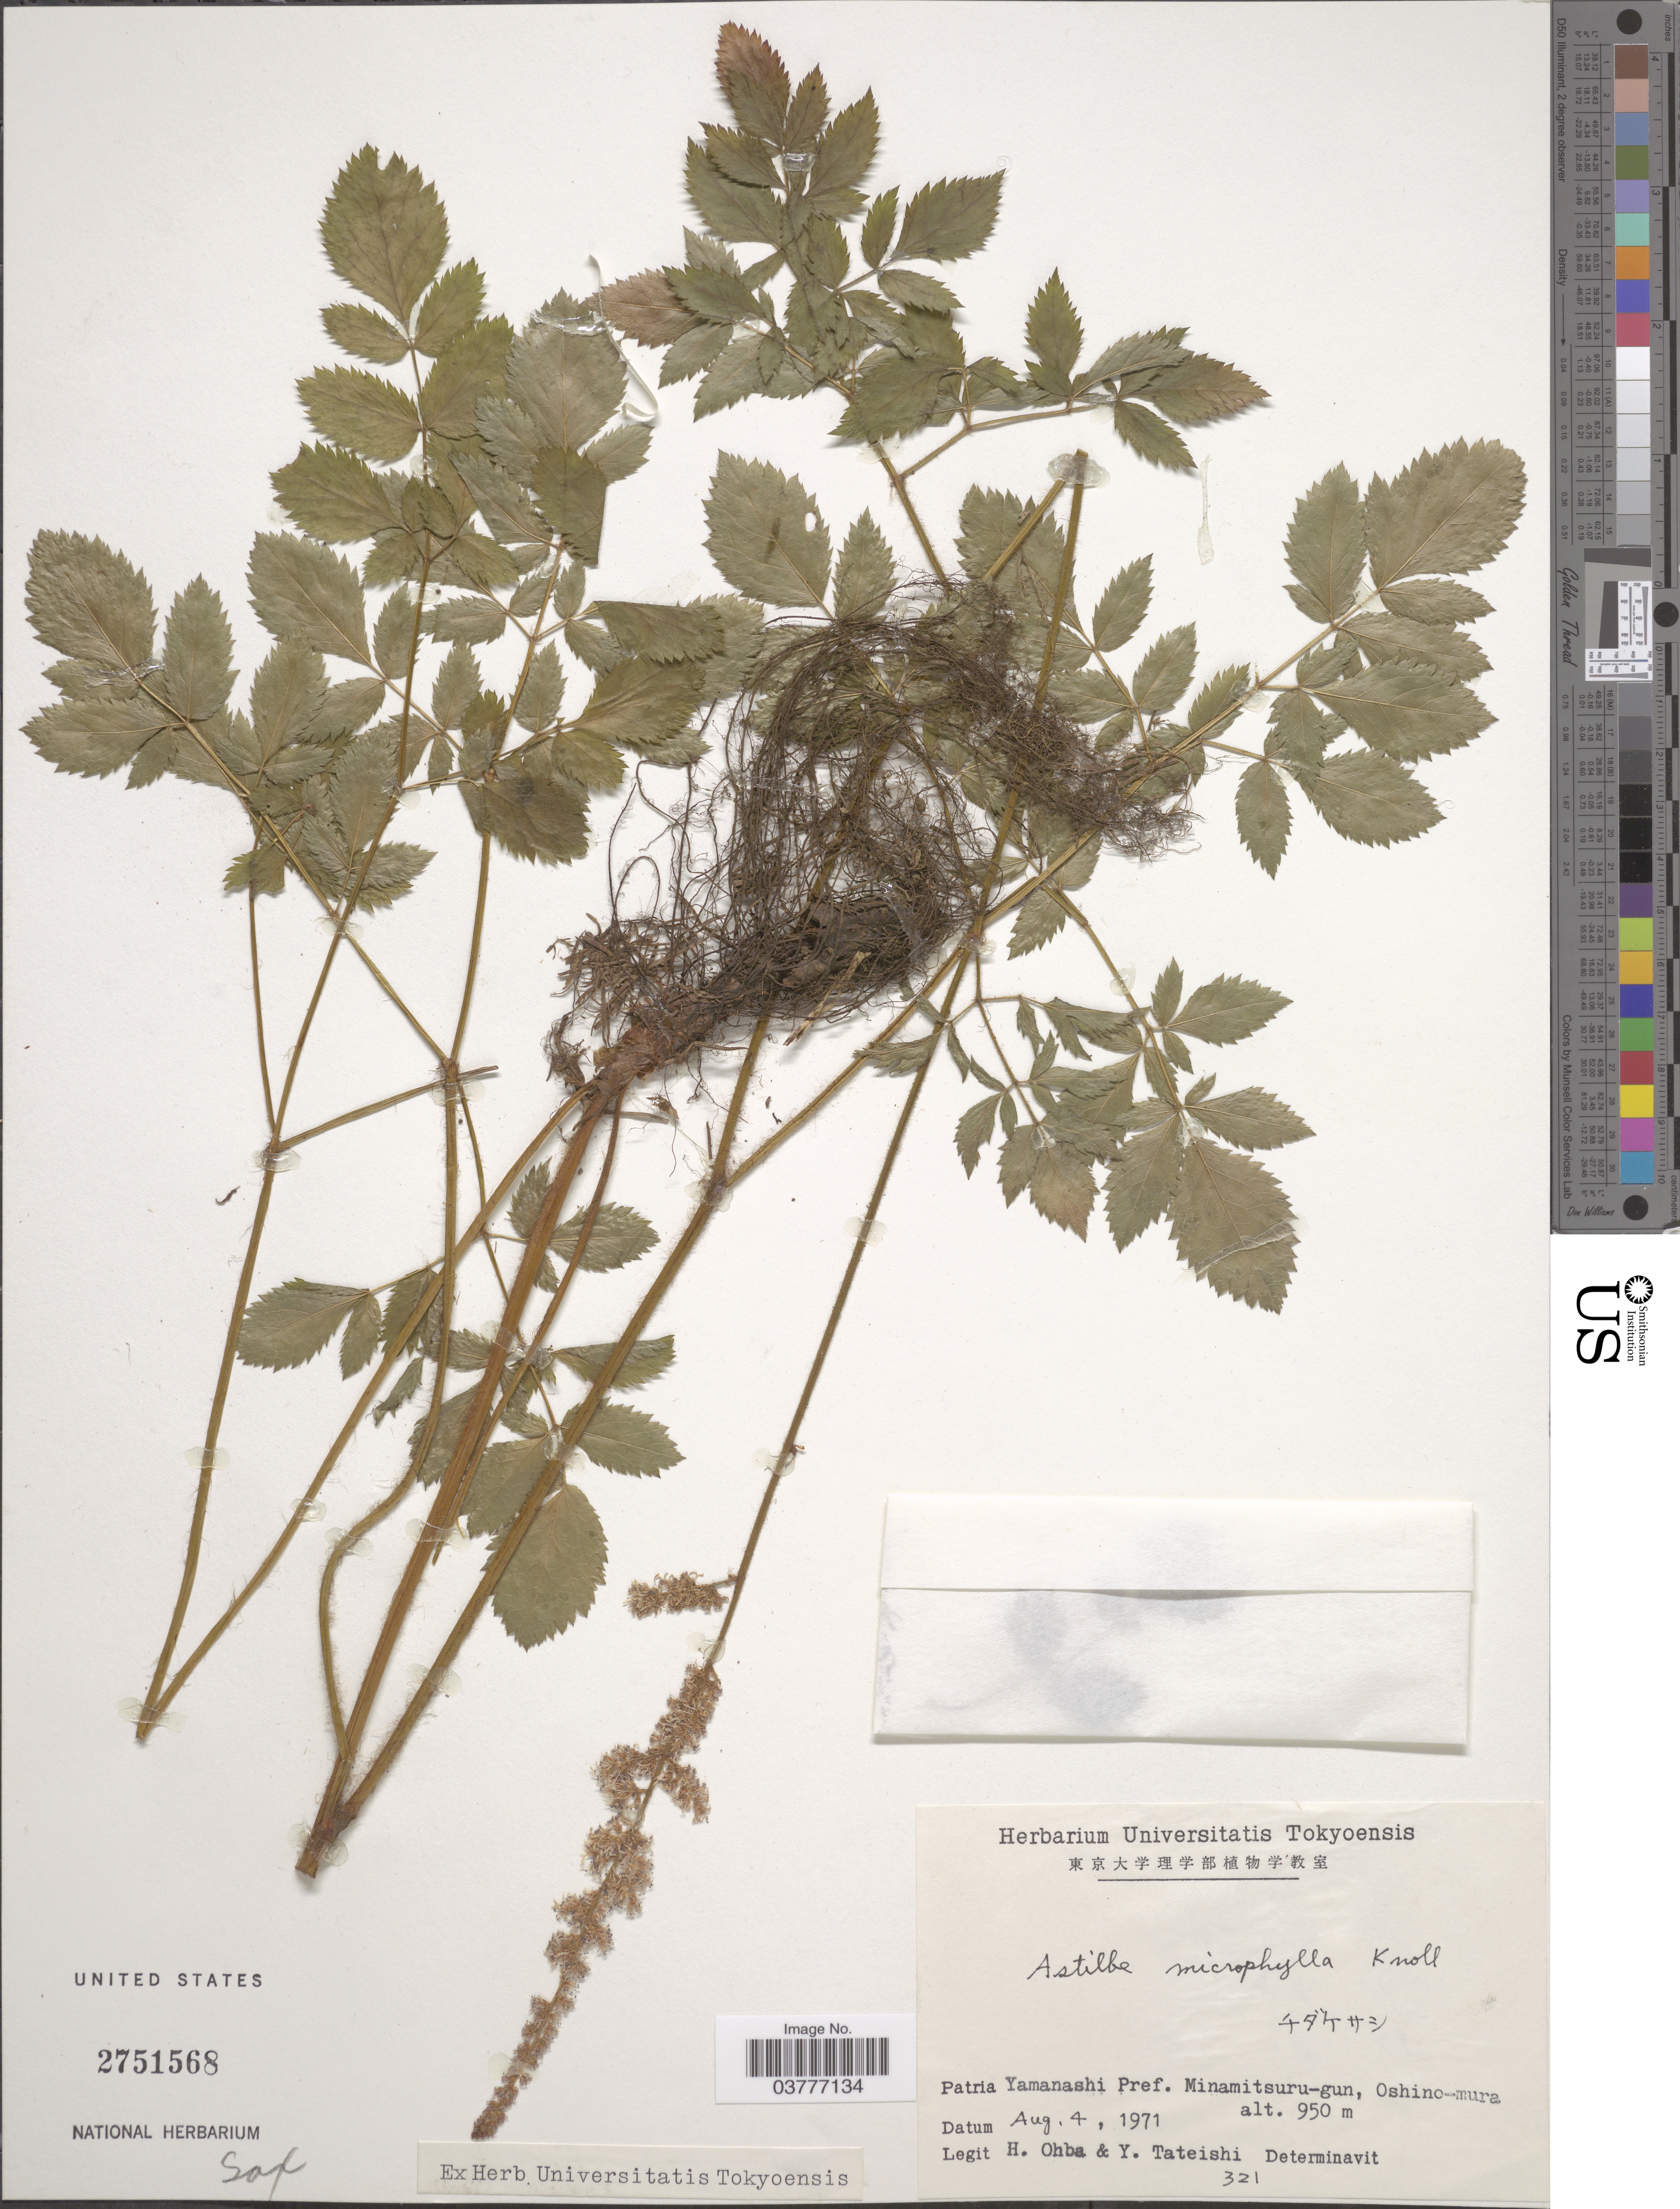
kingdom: Plantae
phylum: Tracheophyta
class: Magnoliopsida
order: Saxifragales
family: Saxifragaceae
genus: Astilbe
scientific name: Astilbe microphylla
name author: Knoll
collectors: H. Ohba & Y. Tateishi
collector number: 321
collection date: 1971-08-04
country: Japan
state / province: Yamanasi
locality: Yamanashi Pref. Minamitsuru-gun, Oshino-mura.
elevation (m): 950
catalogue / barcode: US 2751568